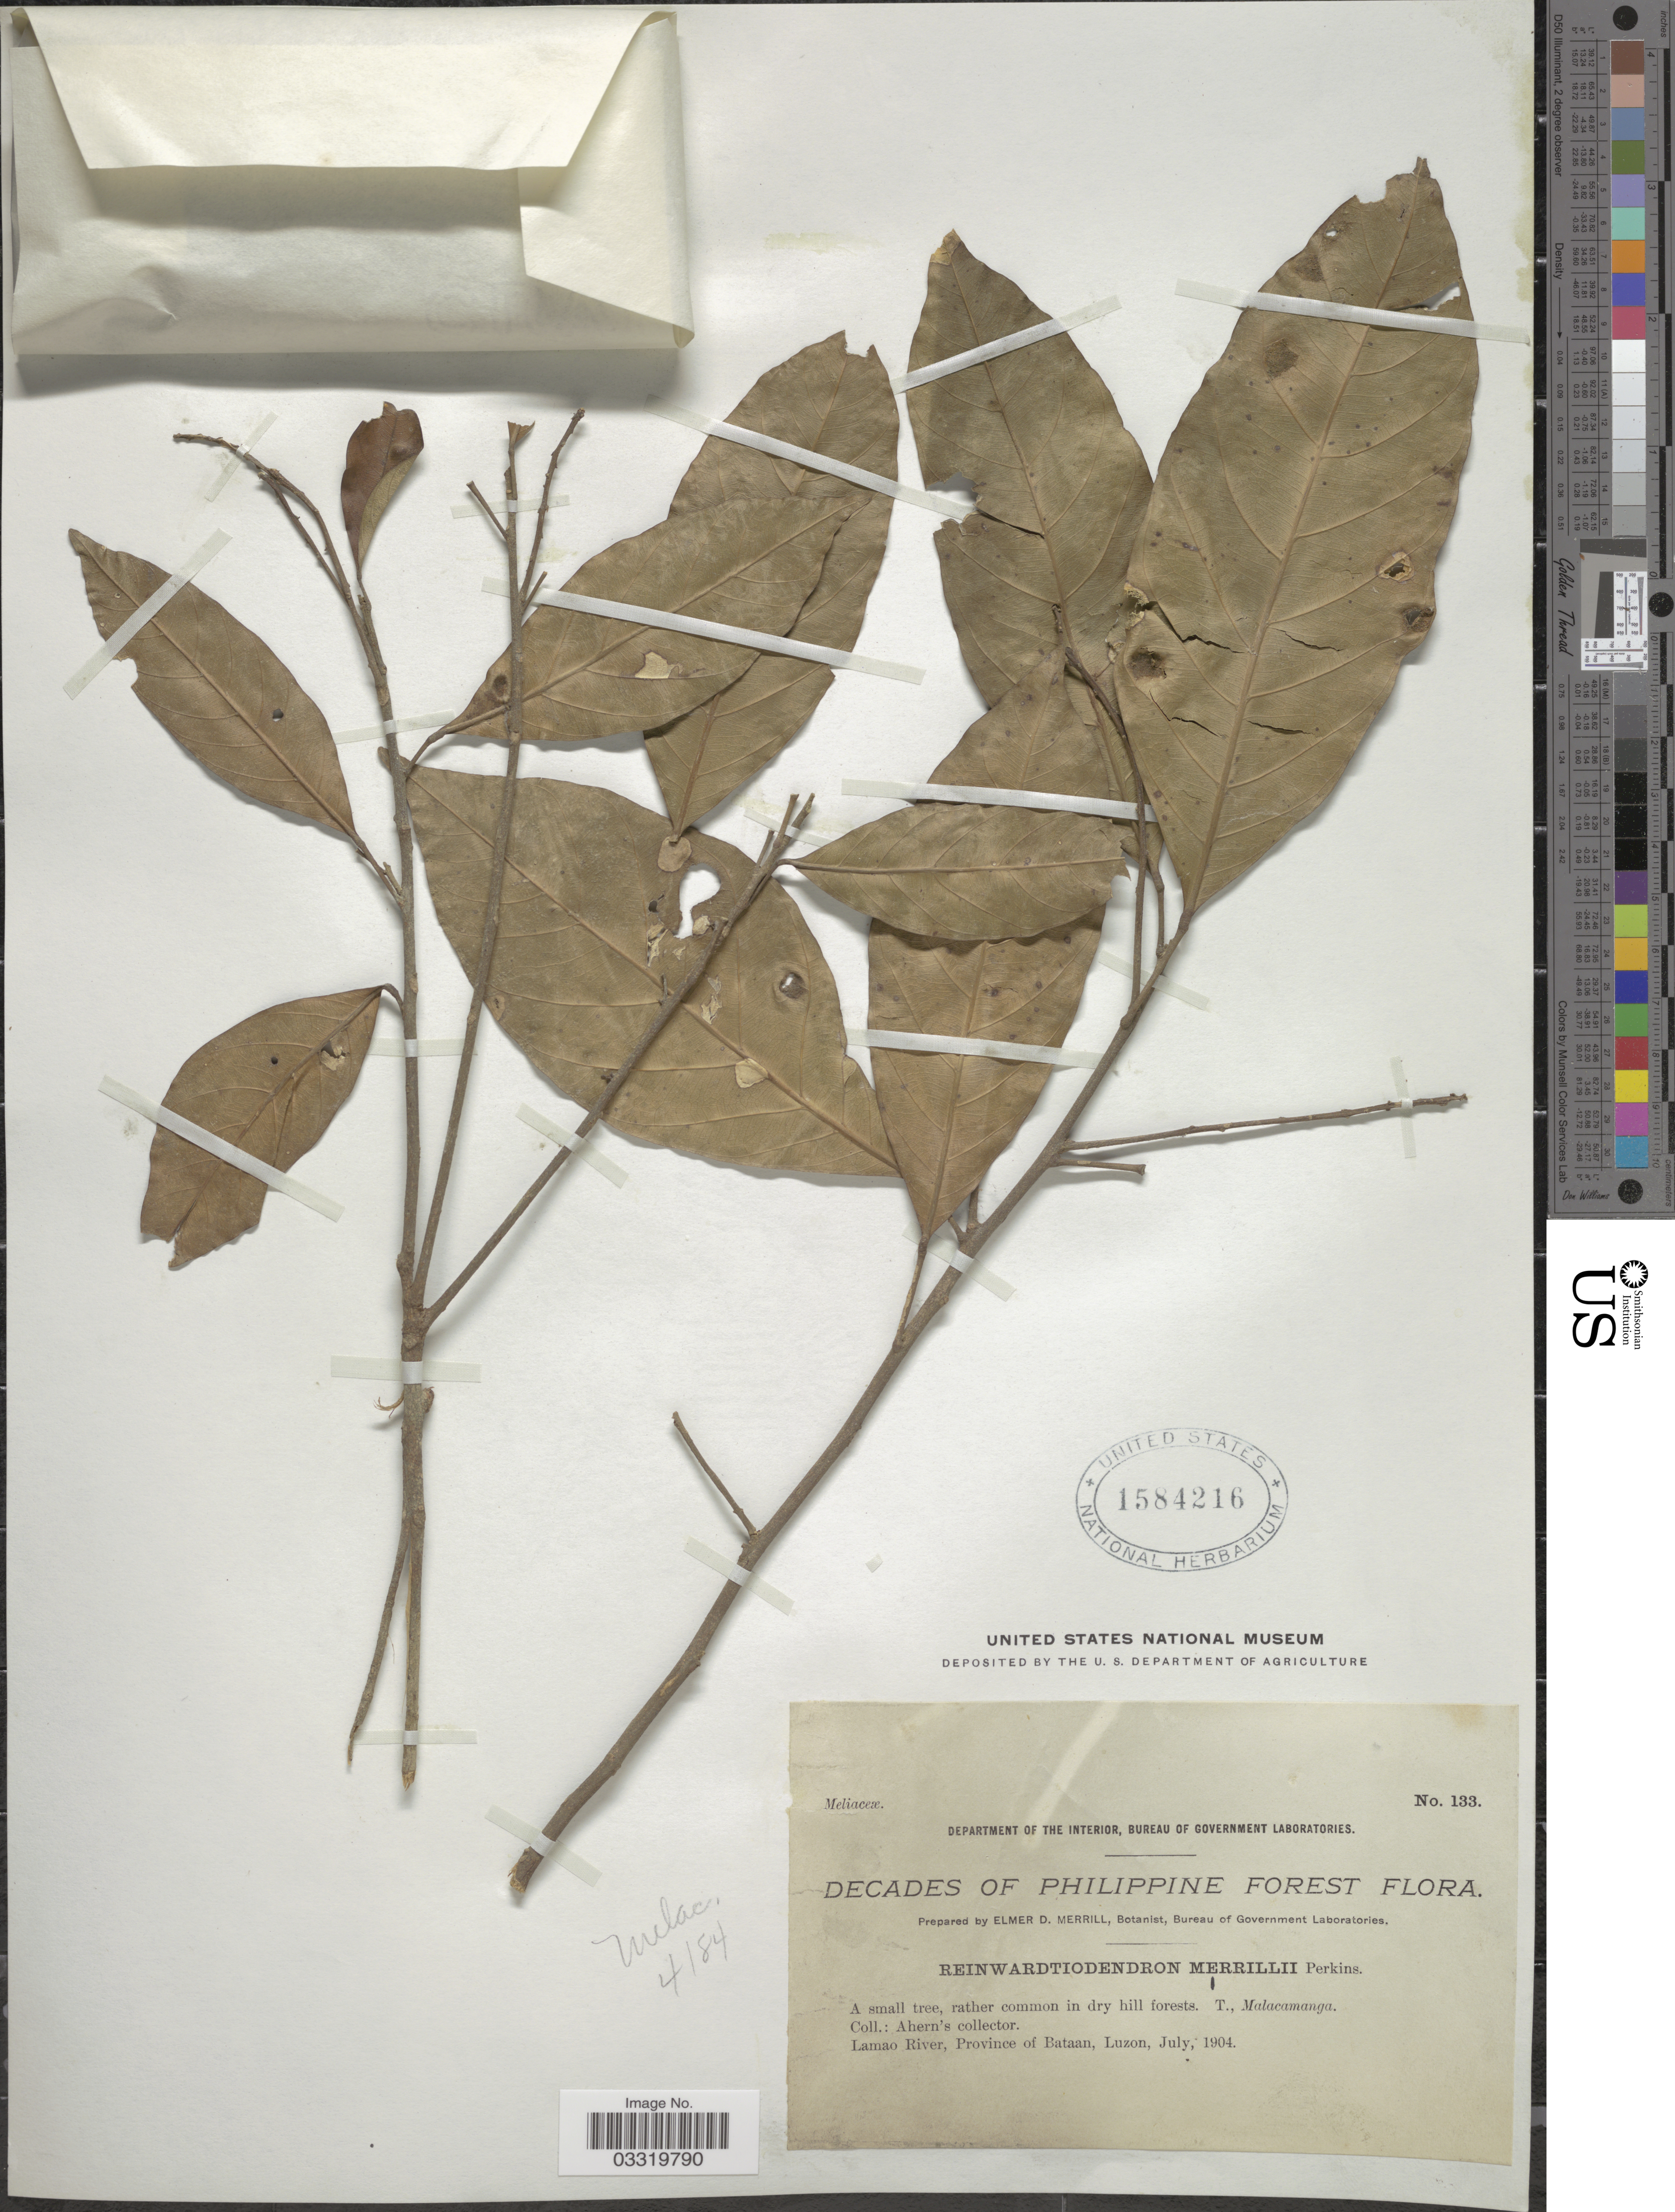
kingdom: Plantae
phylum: Tracheophyta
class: Magnoliopsida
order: Sapindales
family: Meliaceae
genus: Reinwardtiodendron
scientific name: Reinwardtiodendron celebicum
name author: Koord.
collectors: Ahern's collector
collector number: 133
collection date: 1904-07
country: Philippines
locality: Lamao River, Province of Bataan, Luzon.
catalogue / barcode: US 1584216